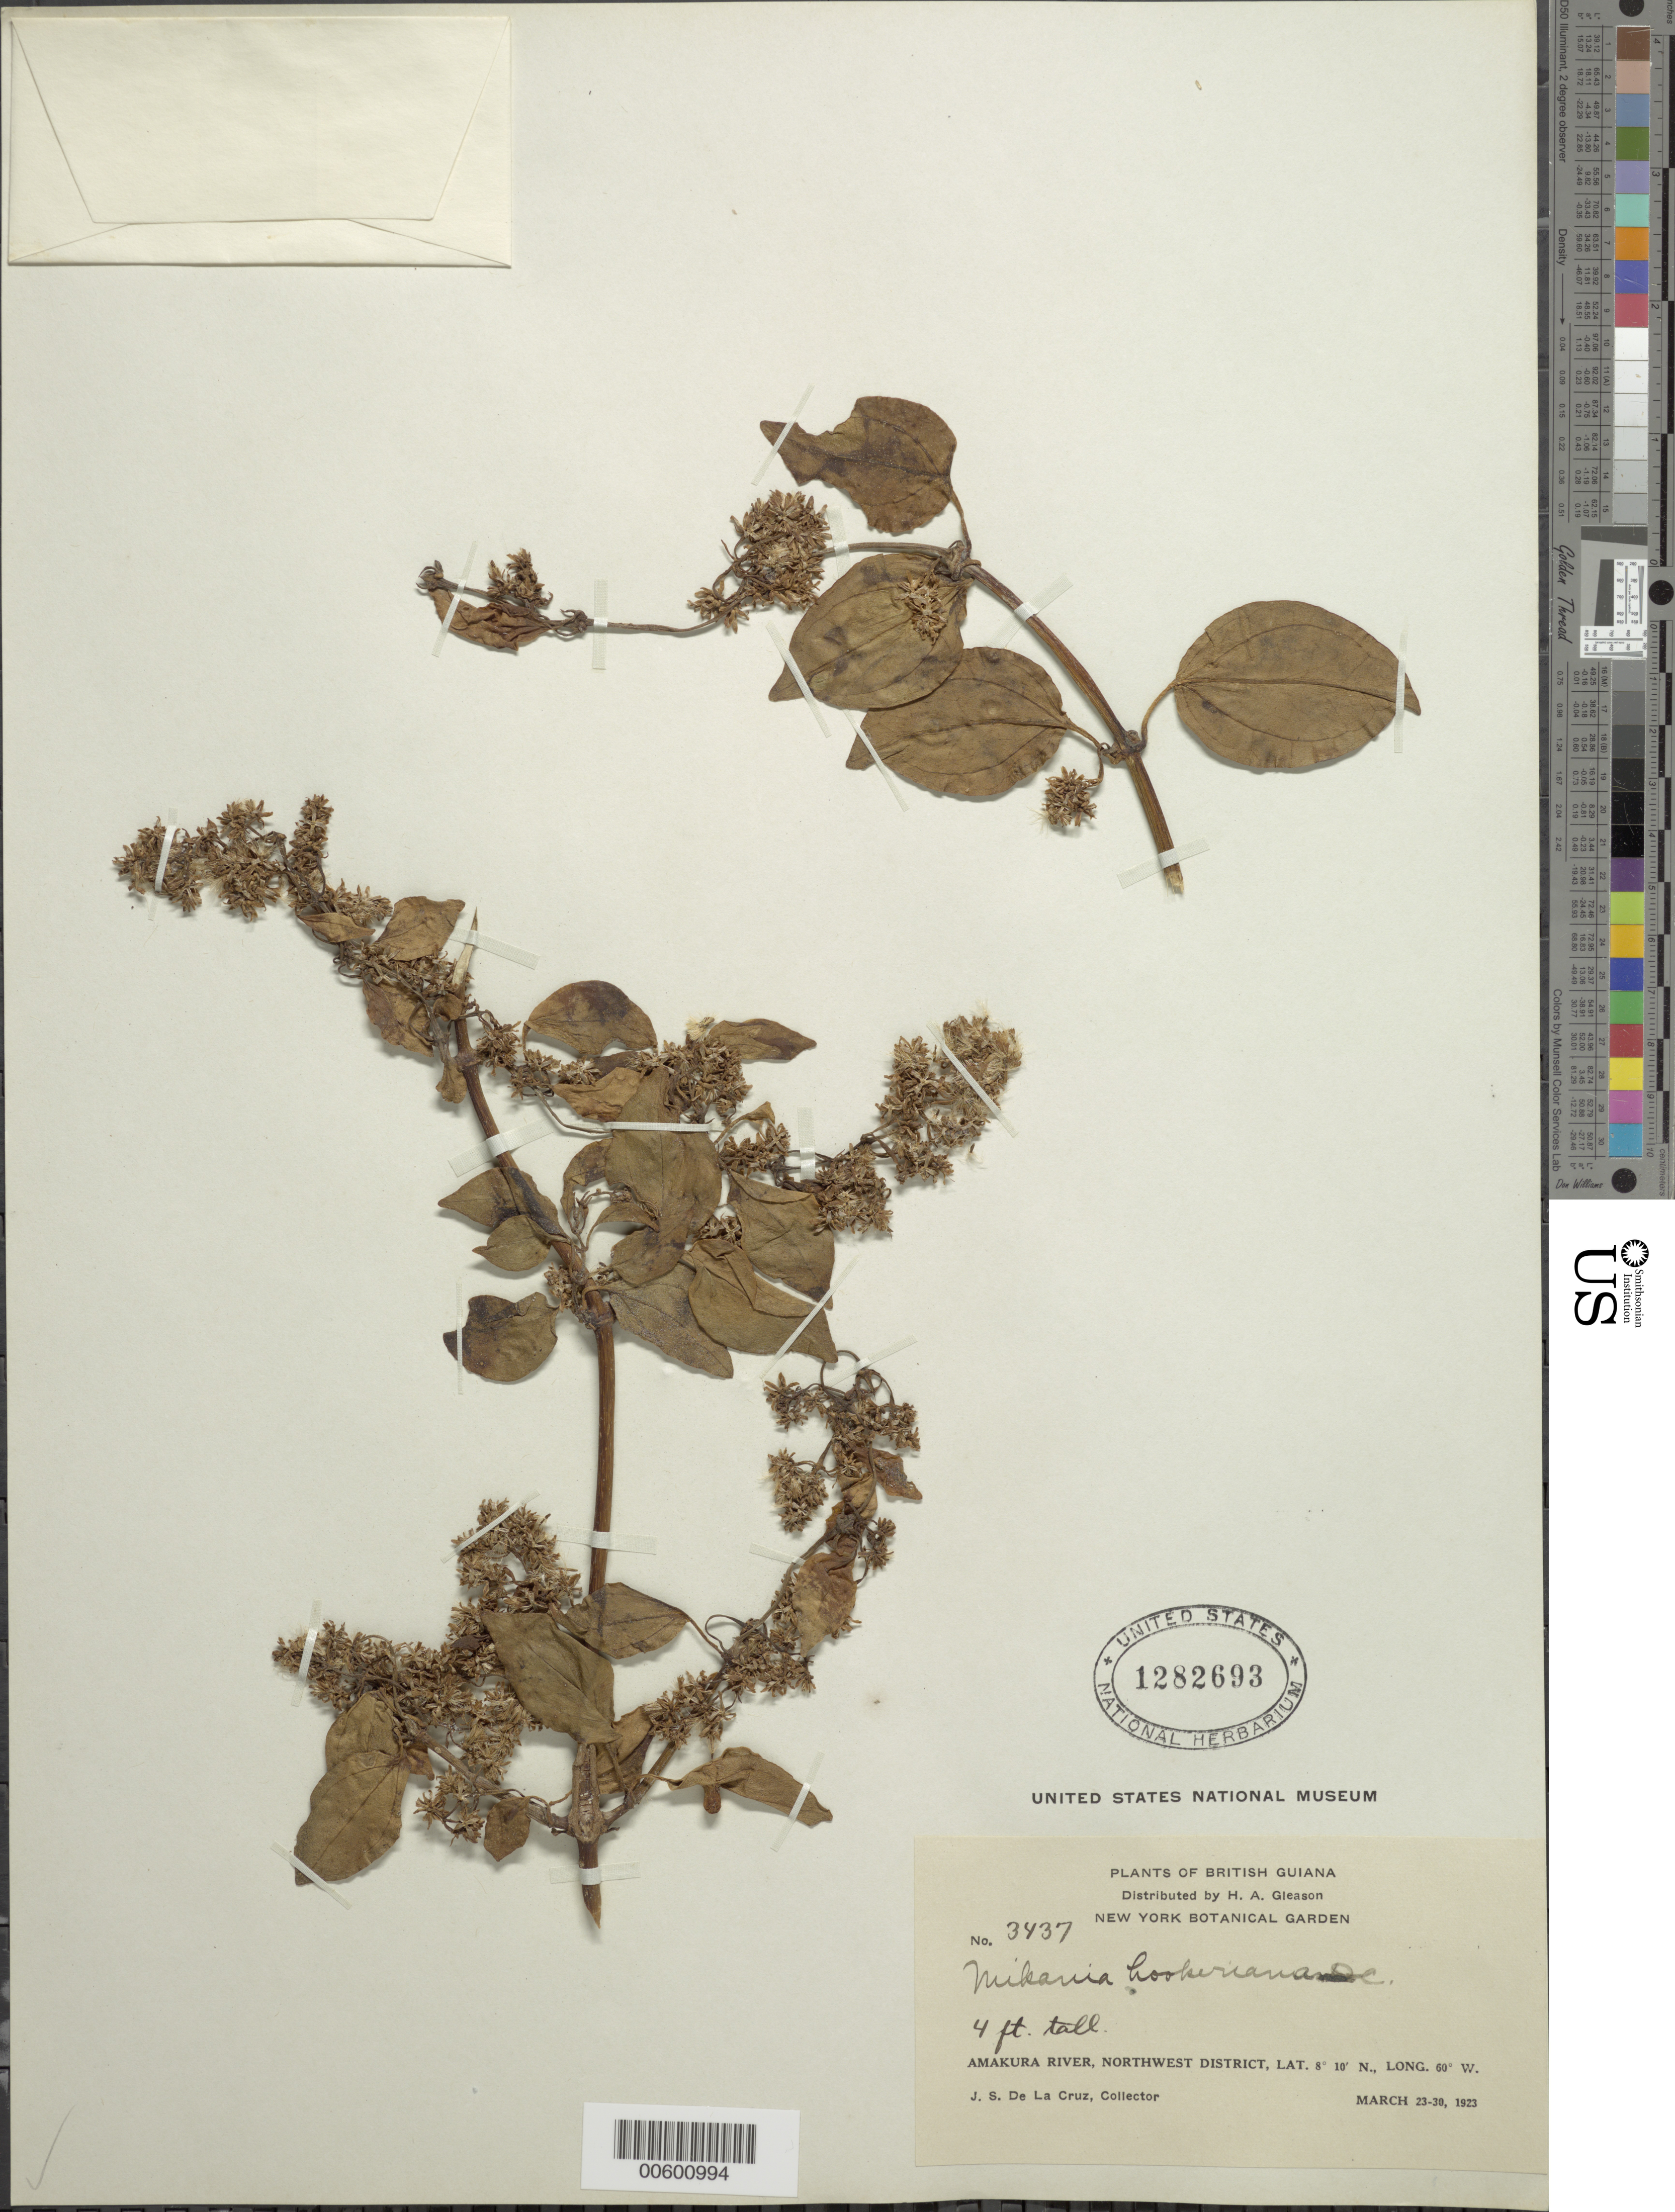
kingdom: Plantae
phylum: Tracheophyta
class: Magnoliopsida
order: Asterales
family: Asteraceae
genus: Mikania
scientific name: Mikania hookeriana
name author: DC.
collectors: J. S. de la Cruz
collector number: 3437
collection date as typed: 23-Mar-23 to 30-Mar-23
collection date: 1923-03-23/1923-03-30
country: Guyana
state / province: Barima-Waini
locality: Amakura R., NW District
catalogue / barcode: US 1282693